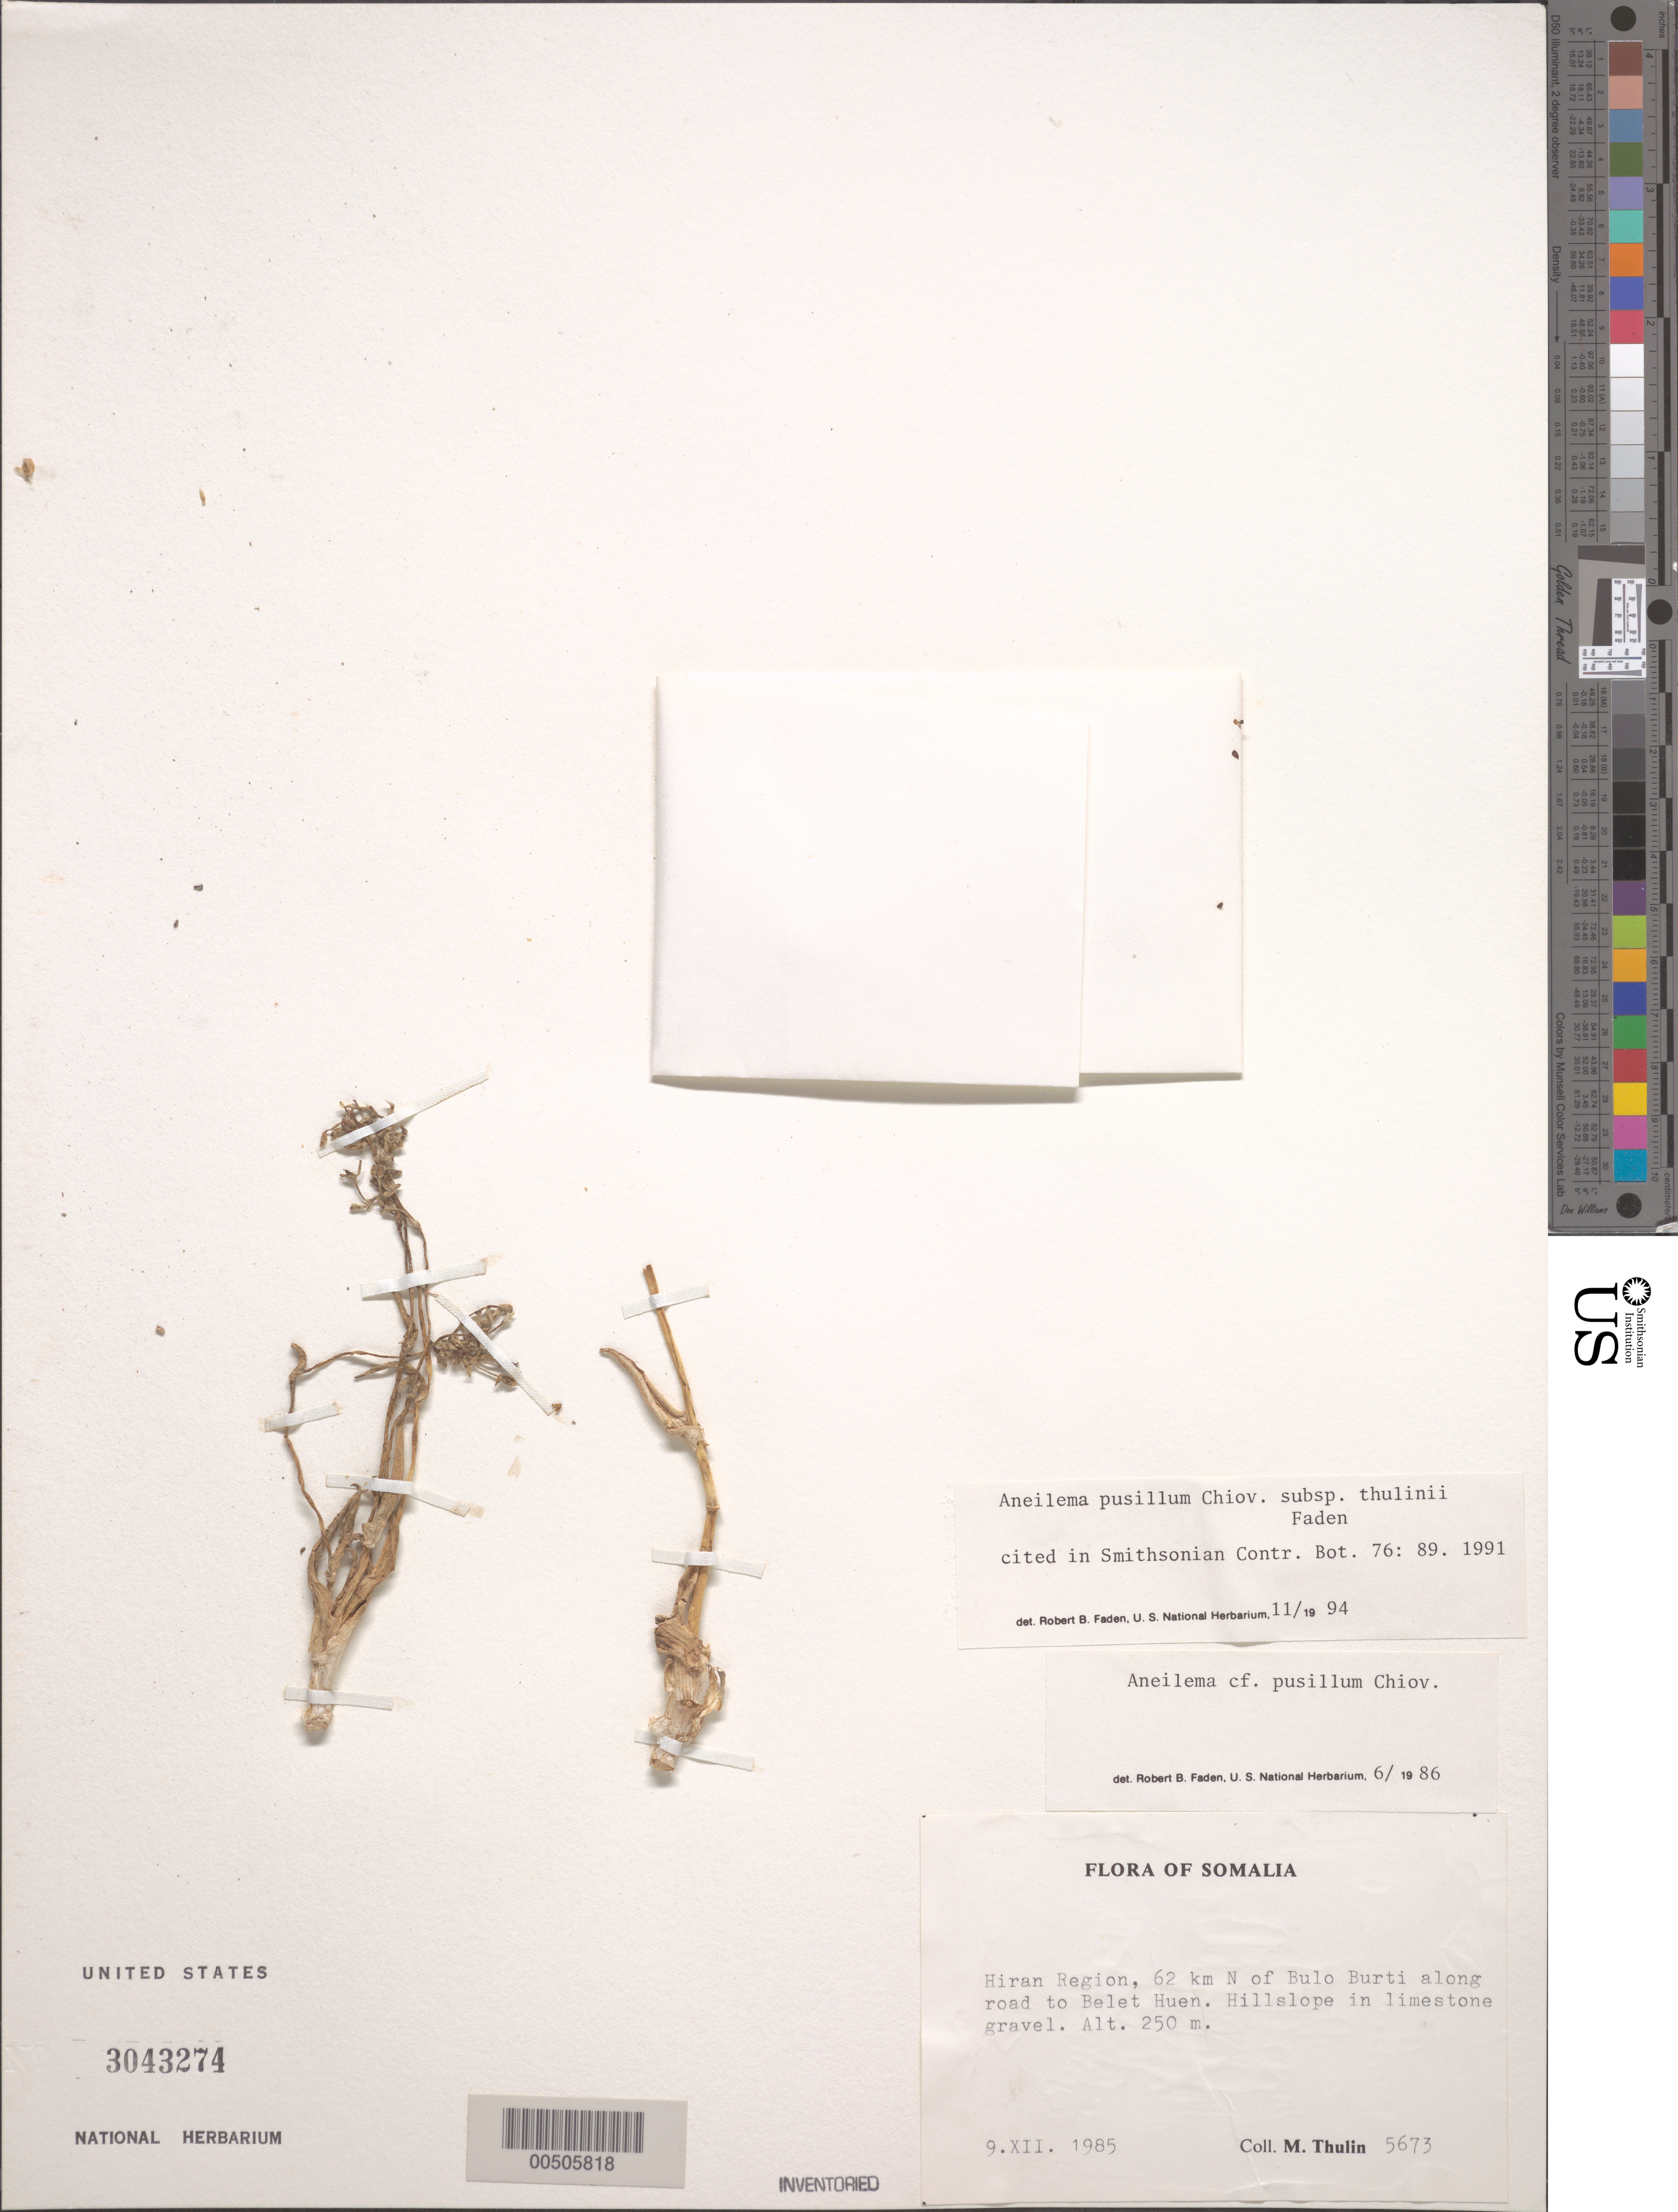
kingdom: Plantae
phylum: Tracheophyta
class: Liliopsida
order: Commelinales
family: Commelinaceae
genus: Aneilema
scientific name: Aneilema pusillum subsp. thulinii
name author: Faden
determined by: Faden, Robert B., (US), Smithsonian Institution - National Museum of Natural History (UNITED STATES)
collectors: M. Thulin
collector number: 5673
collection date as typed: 09 Dec 1985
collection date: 1985-12-09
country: Somalia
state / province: Hiiraan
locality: N of bulo burti, road to belet huen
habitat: Hillslope in limestone gravel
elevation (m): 250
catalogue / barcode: US 3043274